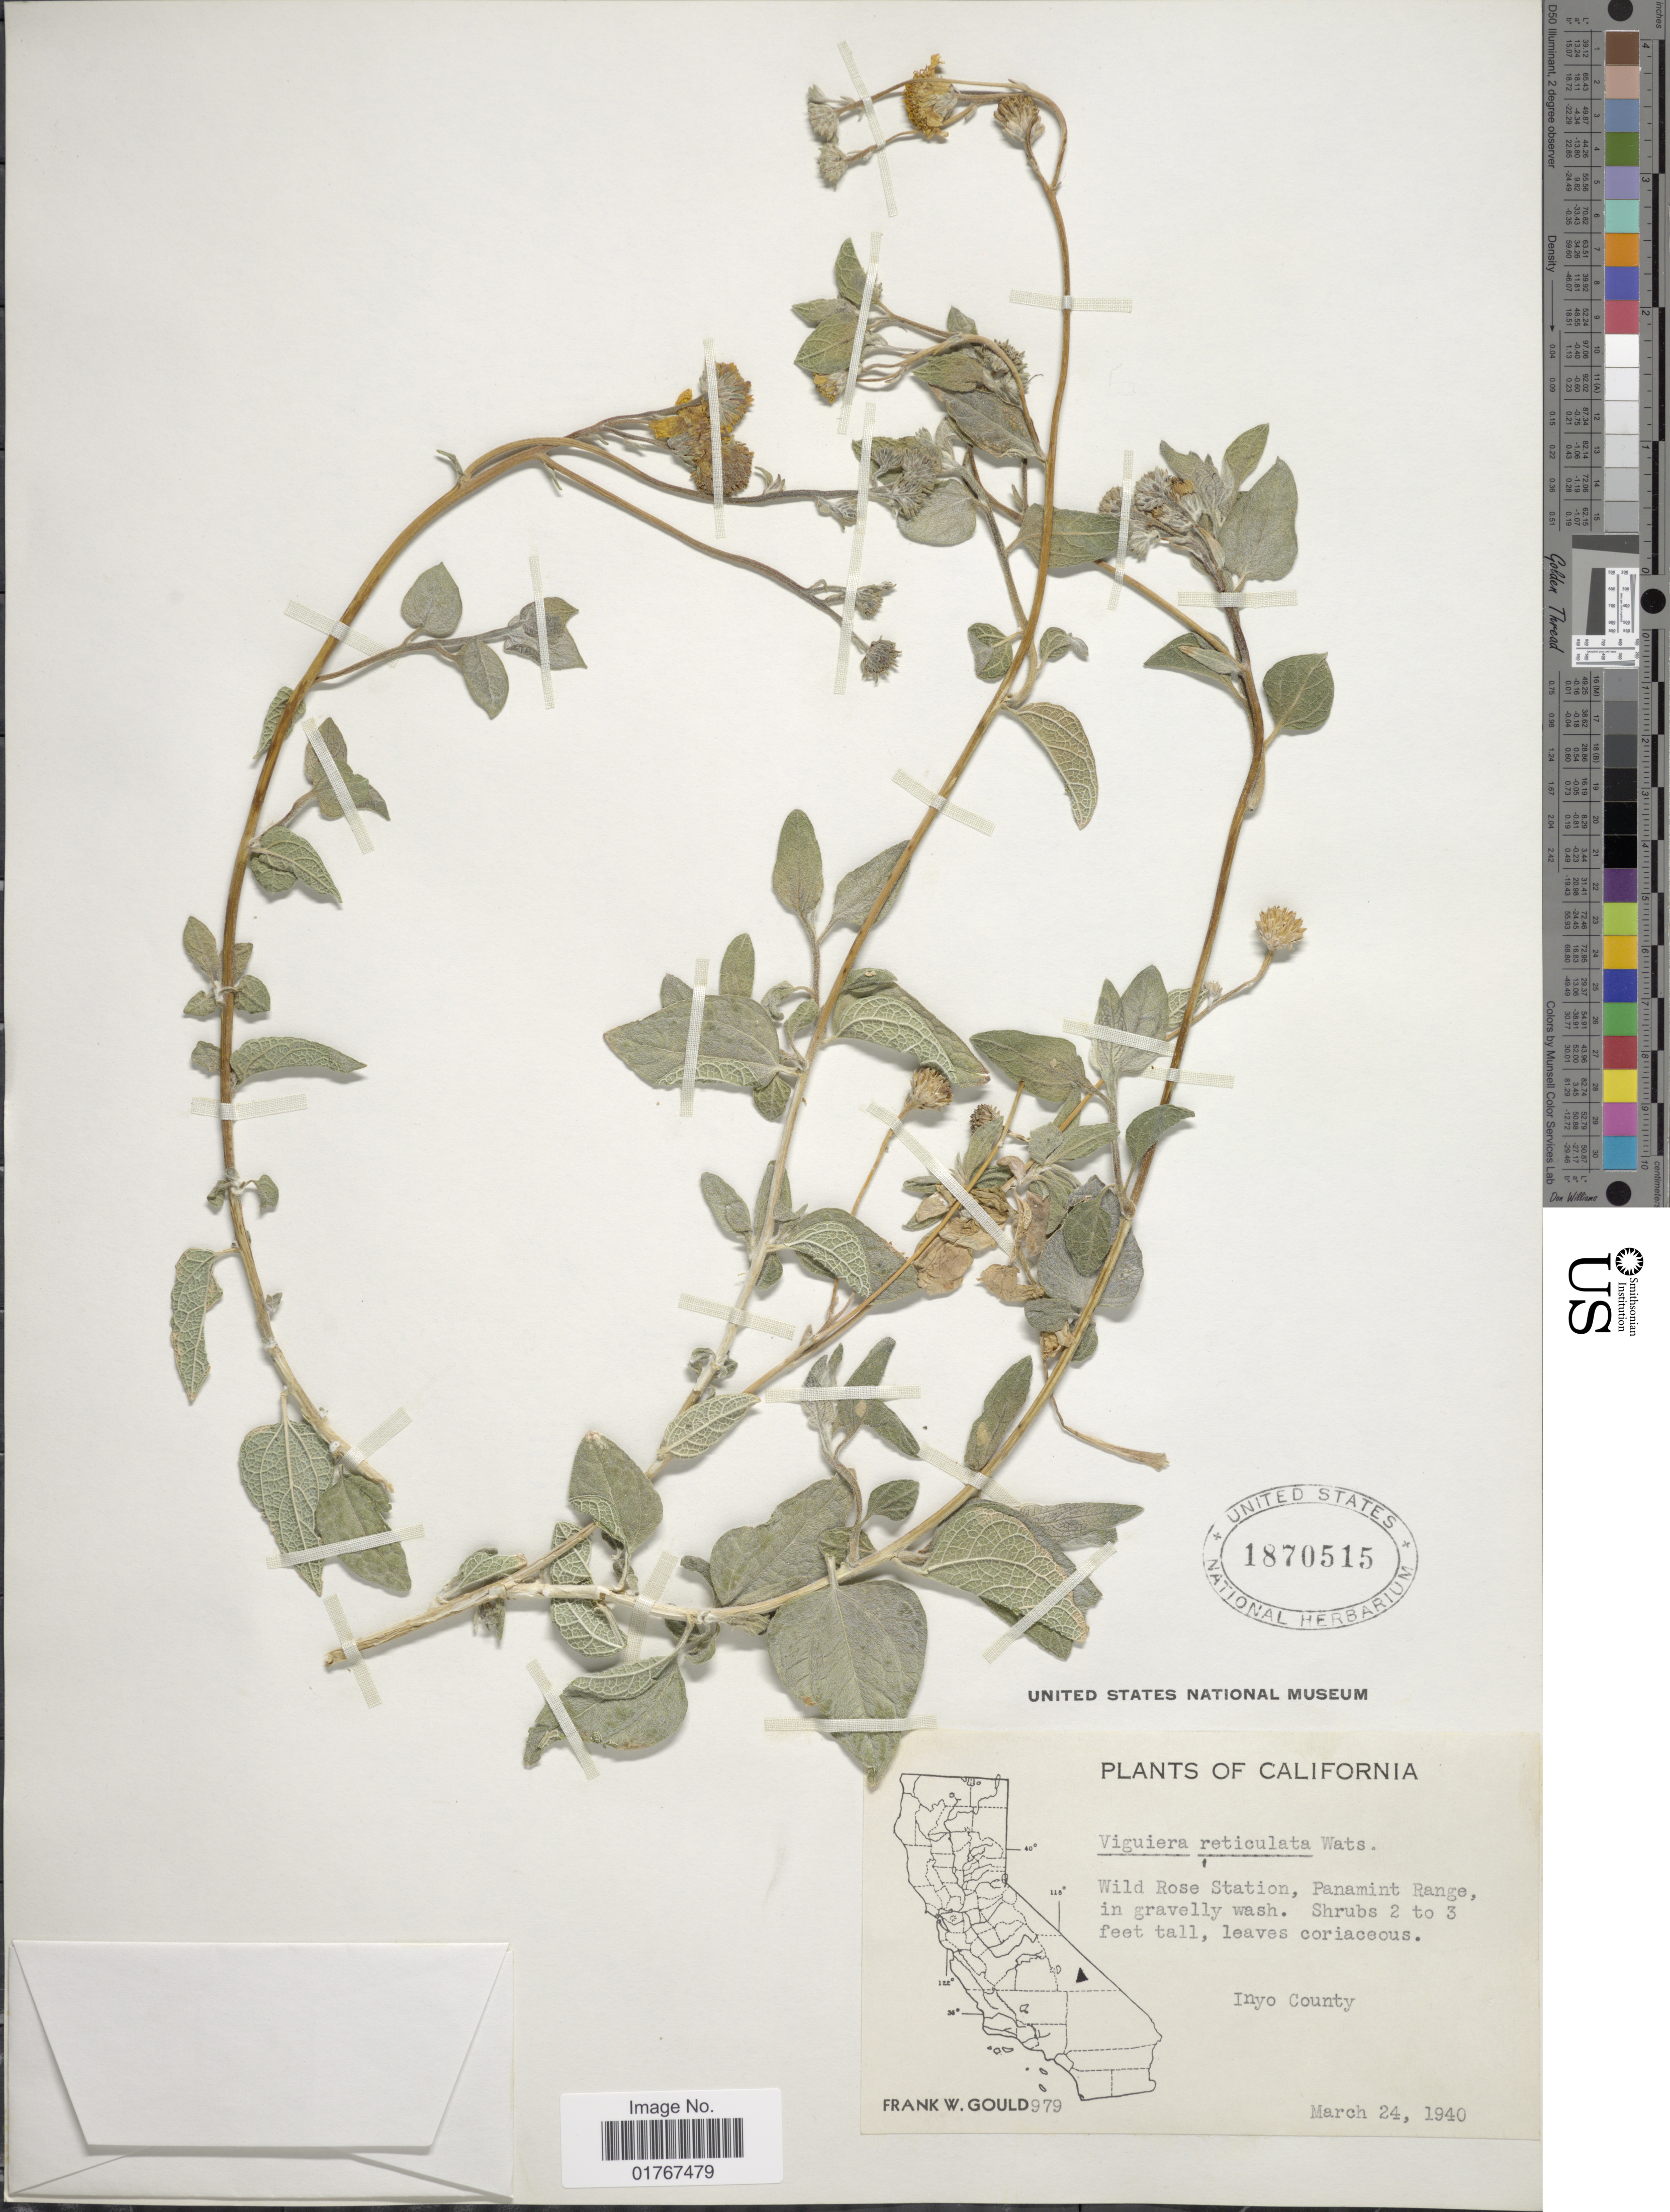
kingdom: Plantae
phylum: Tracheophyta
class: Magnoliopsida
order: Asterales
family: Asteraceae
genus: Viguiera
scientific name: Viguiera reticulata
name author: S. Watson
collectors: F. W. Gould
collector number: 979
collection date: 1940-03-24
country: United States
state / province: California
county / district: Inyo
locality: Wild Rose Station, Panamint Range, in gravelly wash, Inyo County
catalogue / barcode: US 1870515